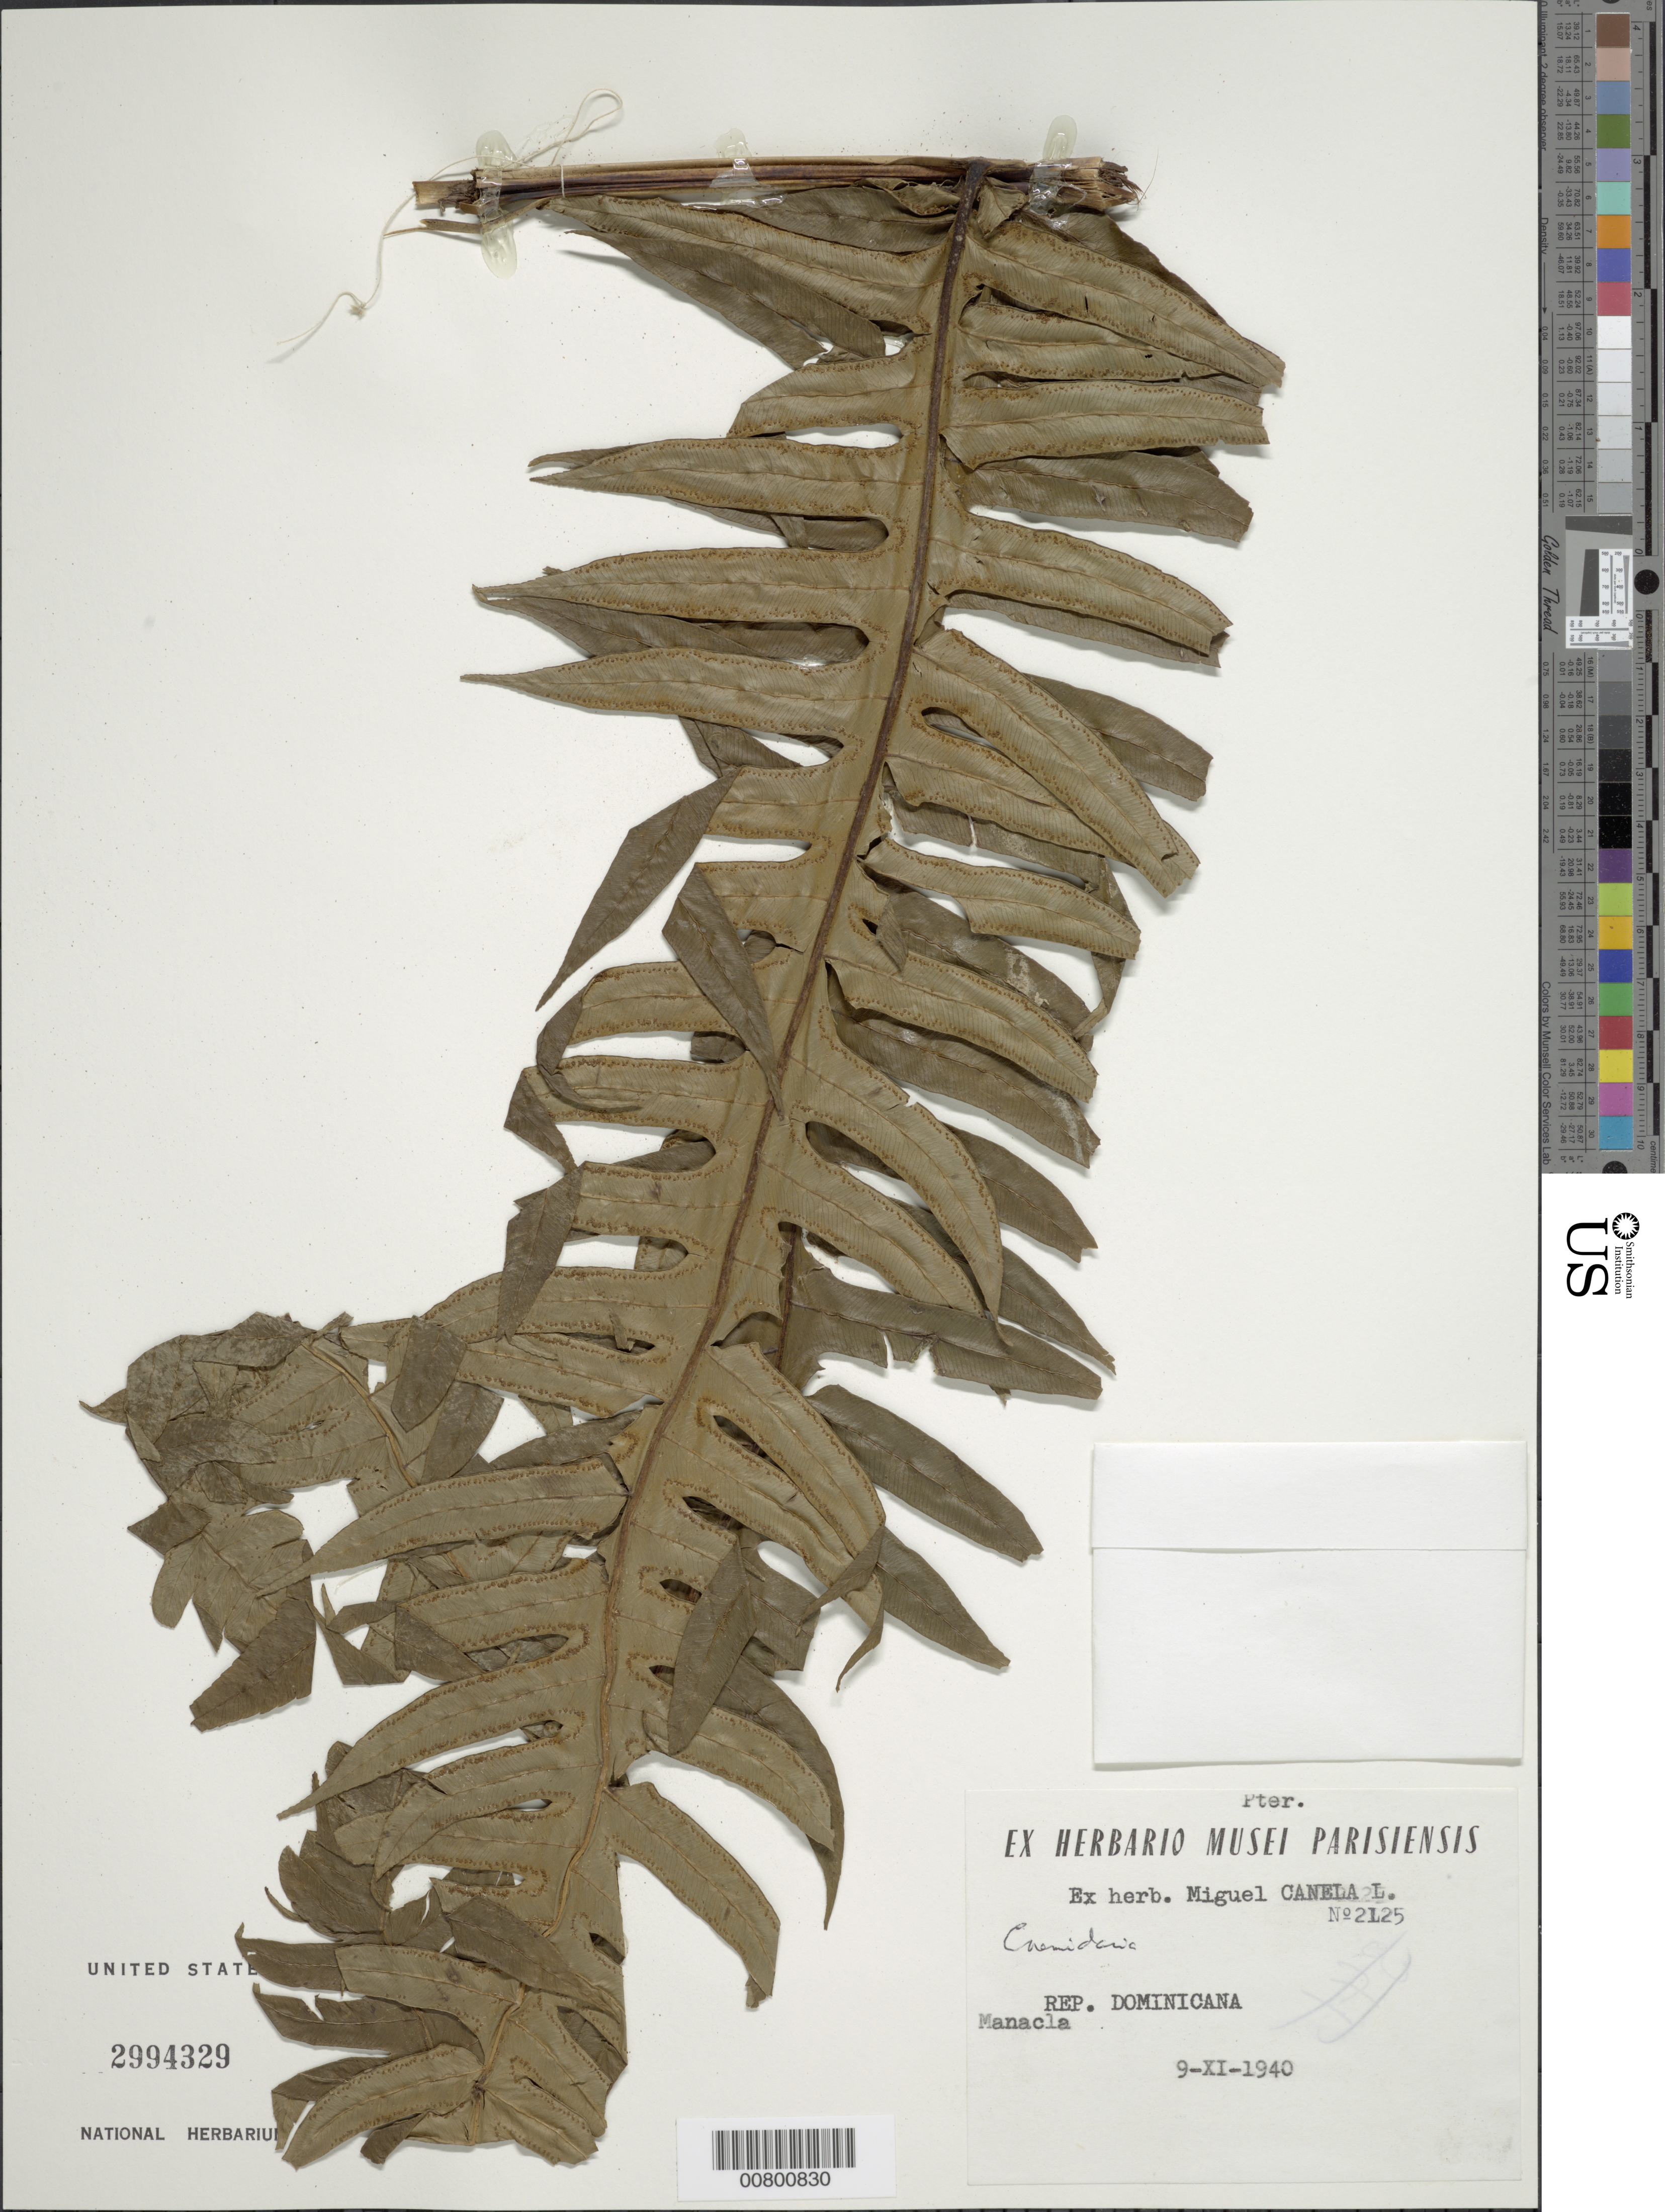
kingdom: Plantae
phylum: Tracheophyta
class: Polypodiopsida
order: Cyatheales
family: Cyatheaceae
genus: Cyathea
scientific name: Cyathea sp.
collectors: M. Canela Lazaro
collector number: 2125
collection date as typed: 09 Nov 1940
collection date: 1940-11-09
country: Dominican Republic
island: Hispaniola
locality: Manacla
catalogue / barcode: US 2994329